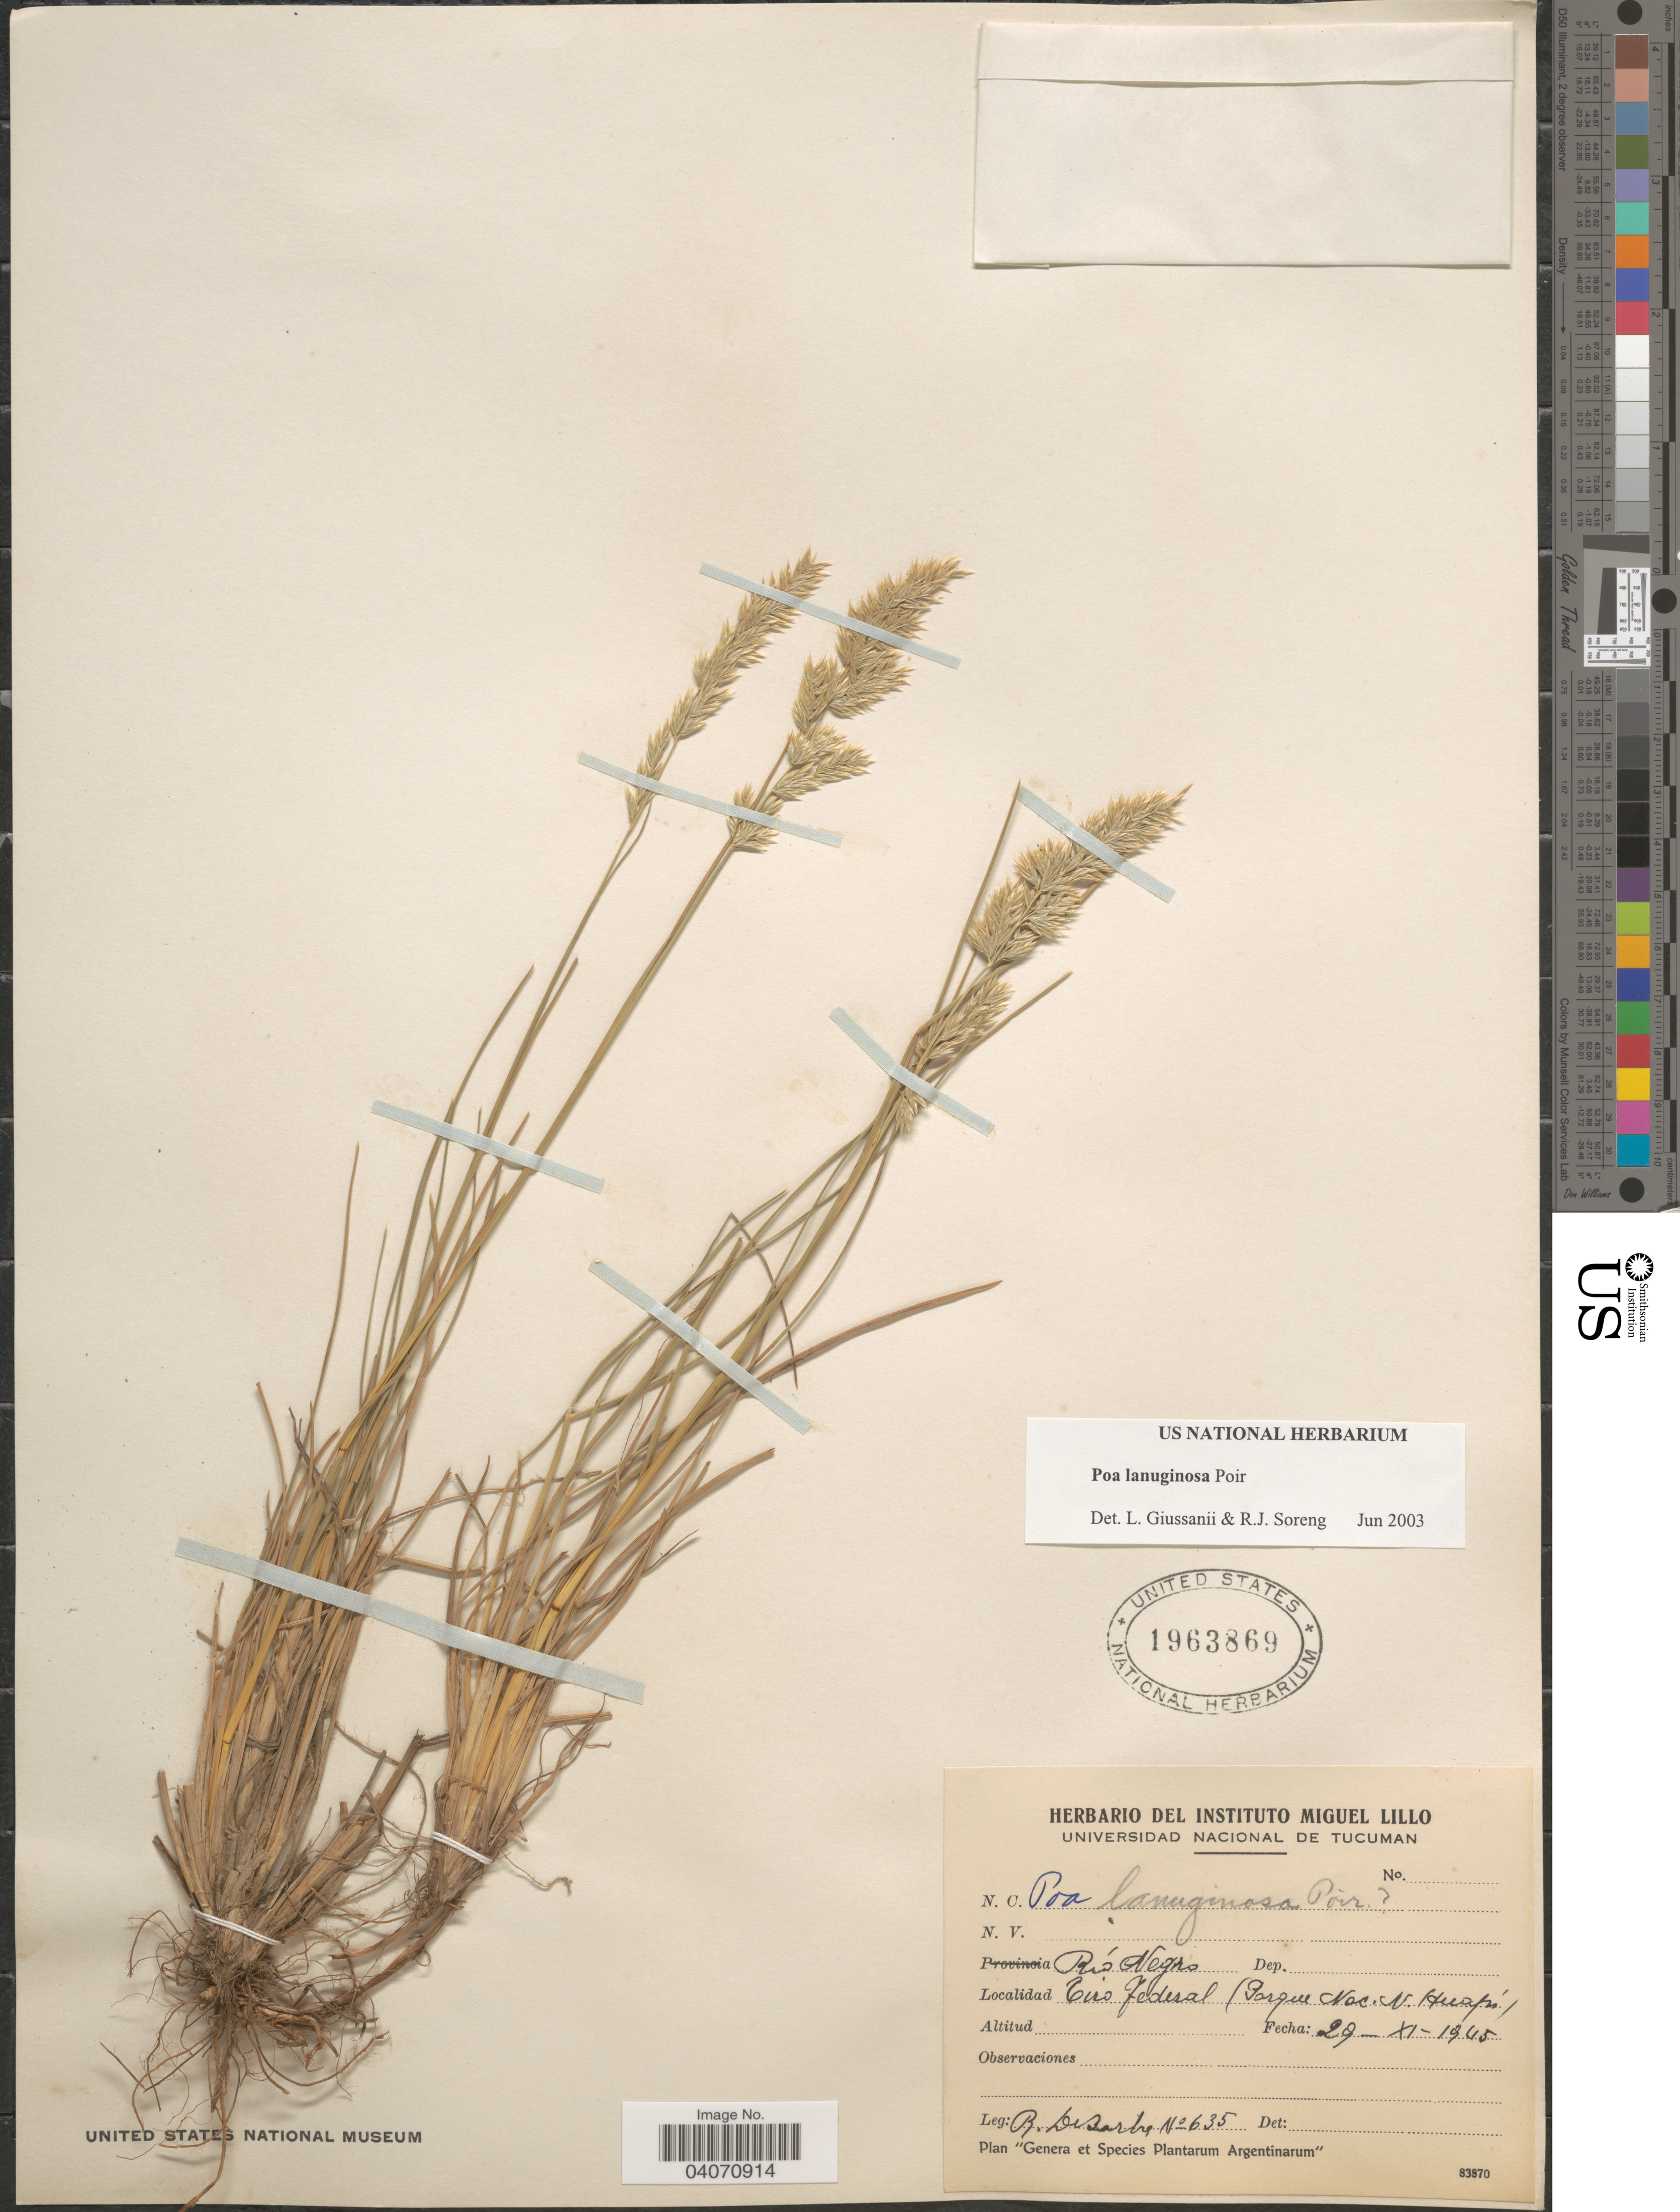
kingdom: Plantae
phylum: Tracheophyta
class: Liliopsida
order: Poales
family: Poaceae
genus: Poa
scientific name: Poa lanuginosa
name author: Poir.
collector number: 635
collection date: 1945-11-29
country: Argentina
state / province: Rio Negro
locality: Ciro Federal (Parque Nac. N. Huapí).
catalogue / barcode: US 1963869